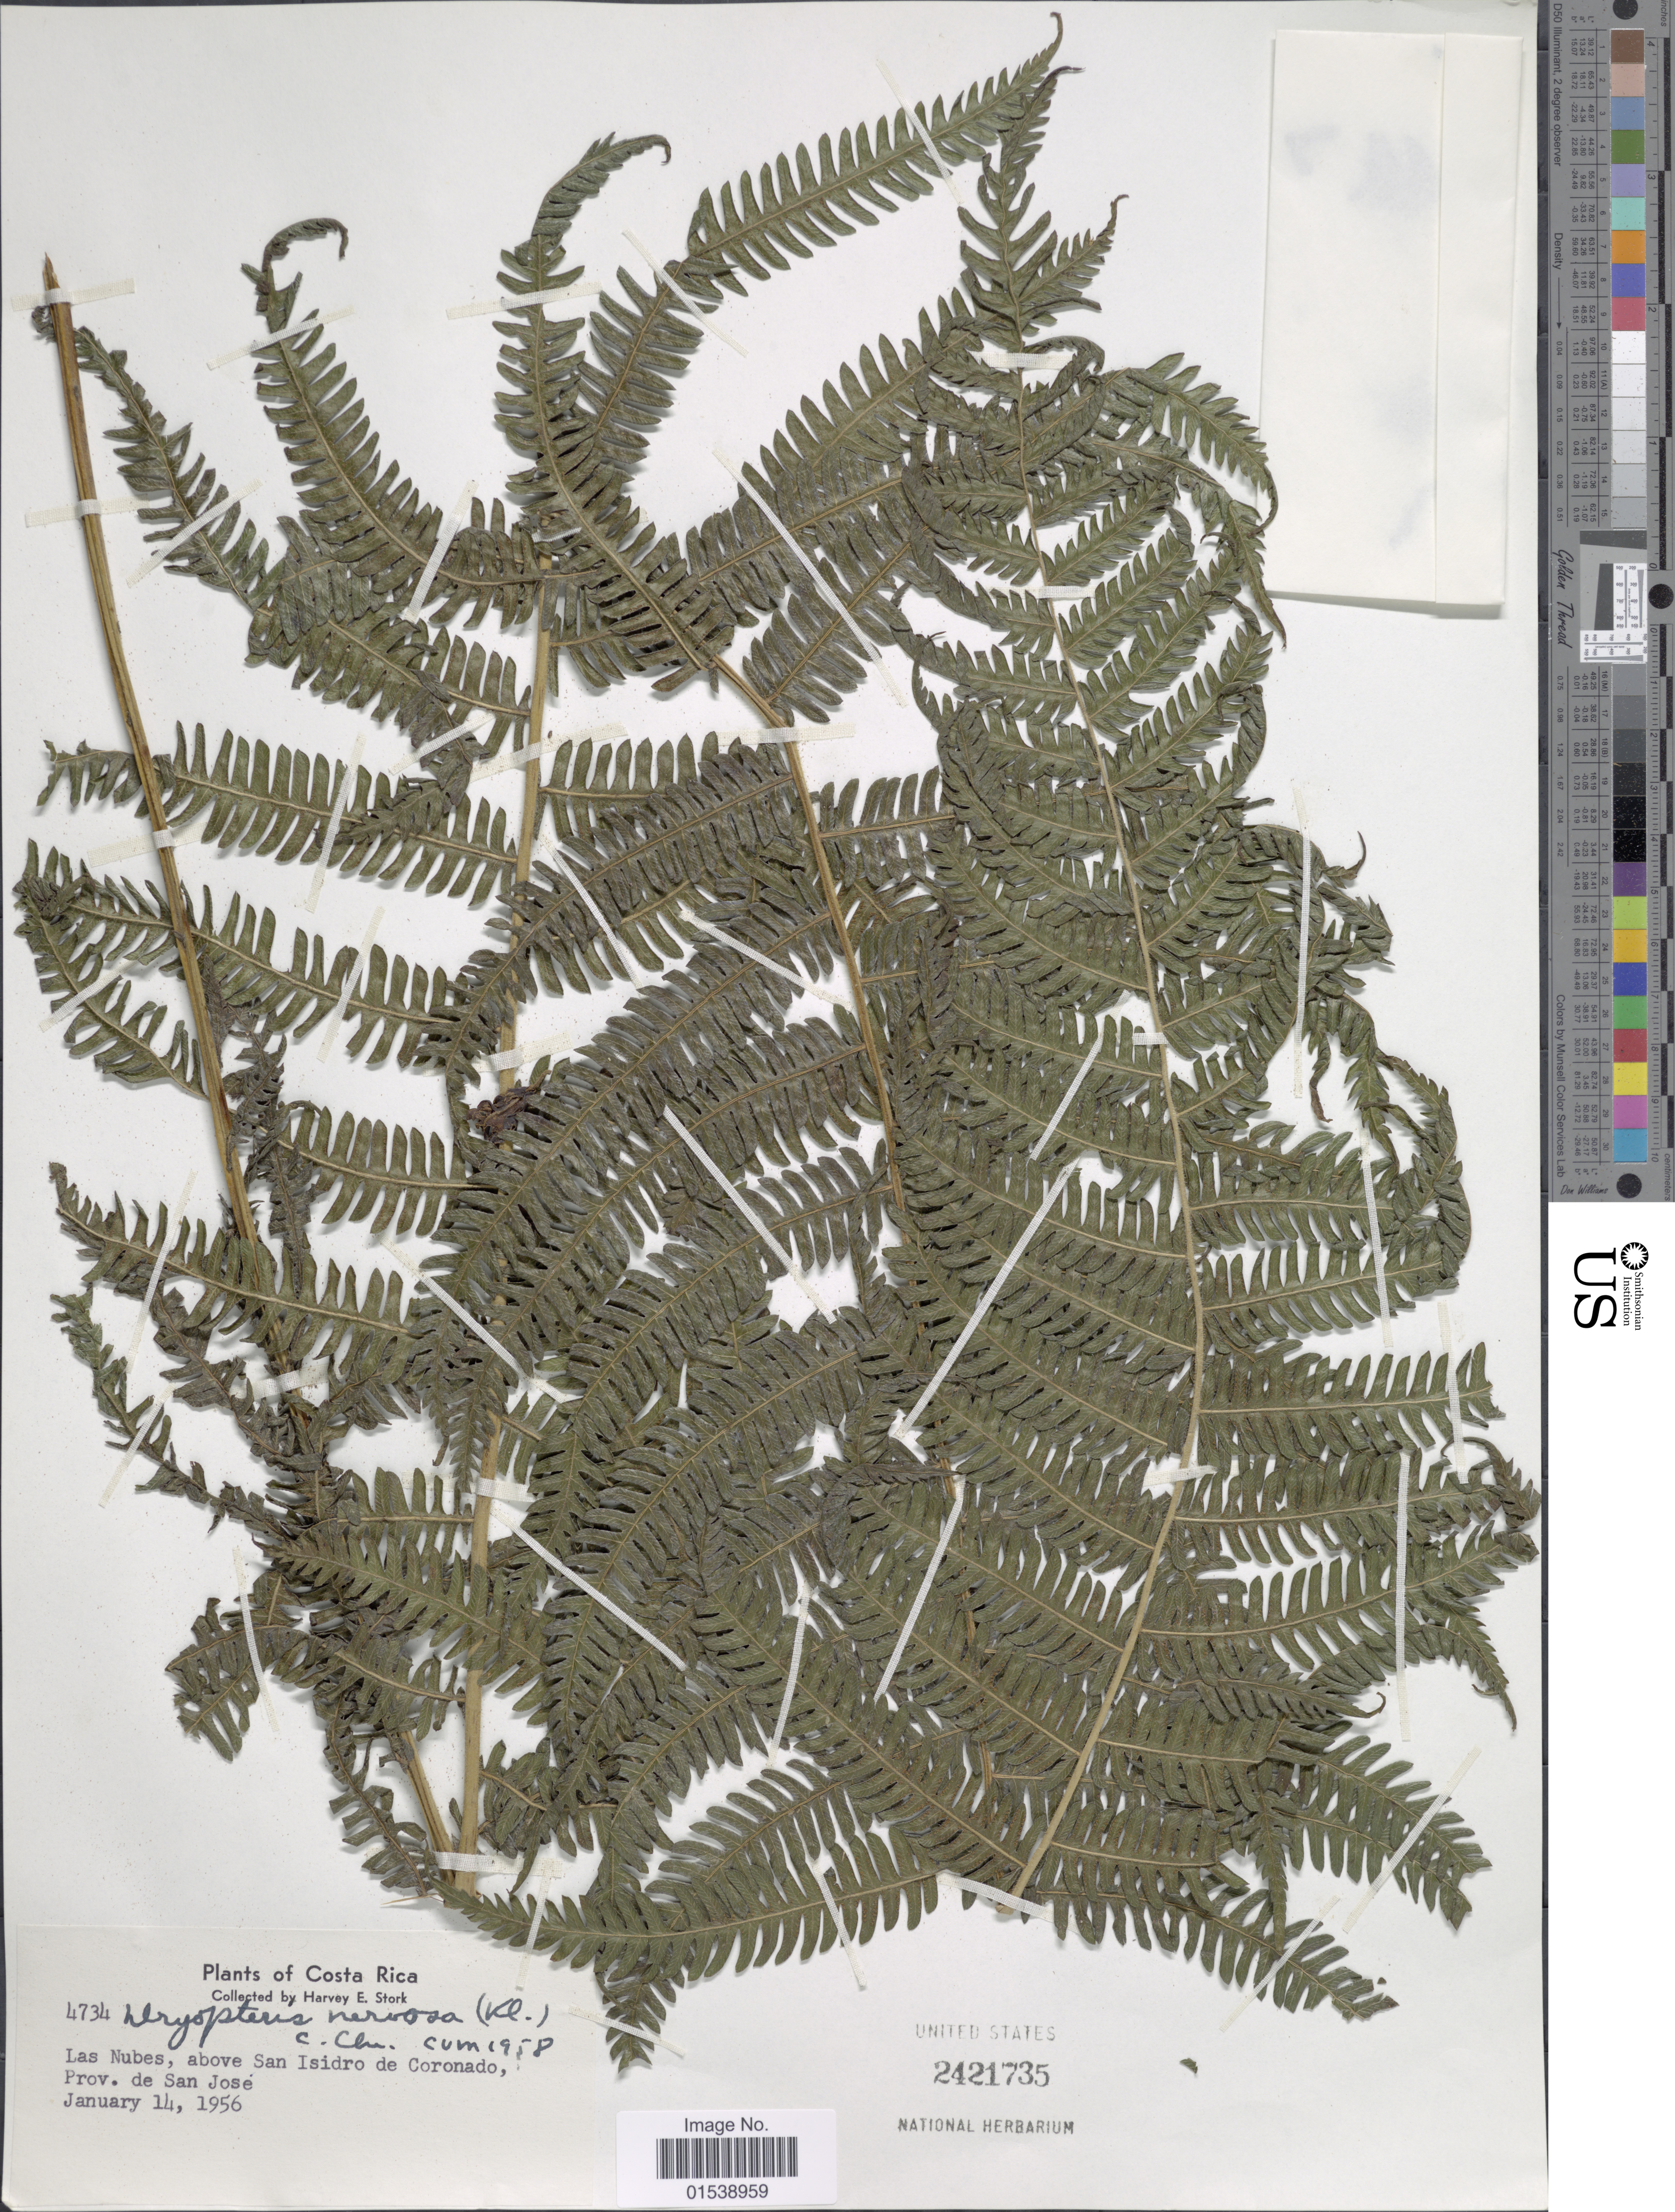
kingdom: Plantae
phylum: Tracheophyta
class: Polypodiopsida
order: Polypodiales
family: Thelypteridaceae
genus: Amauropelta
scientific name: Amauropelta rudis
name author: (Kunze) Pic. Serm.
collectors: H. E. Stork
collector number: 4734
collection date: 1956-01-14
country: Costa Rica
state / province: San José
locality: Las Nubes, above San Isidro de Coronado, Prov. de San Jose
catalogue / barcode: US 2421735